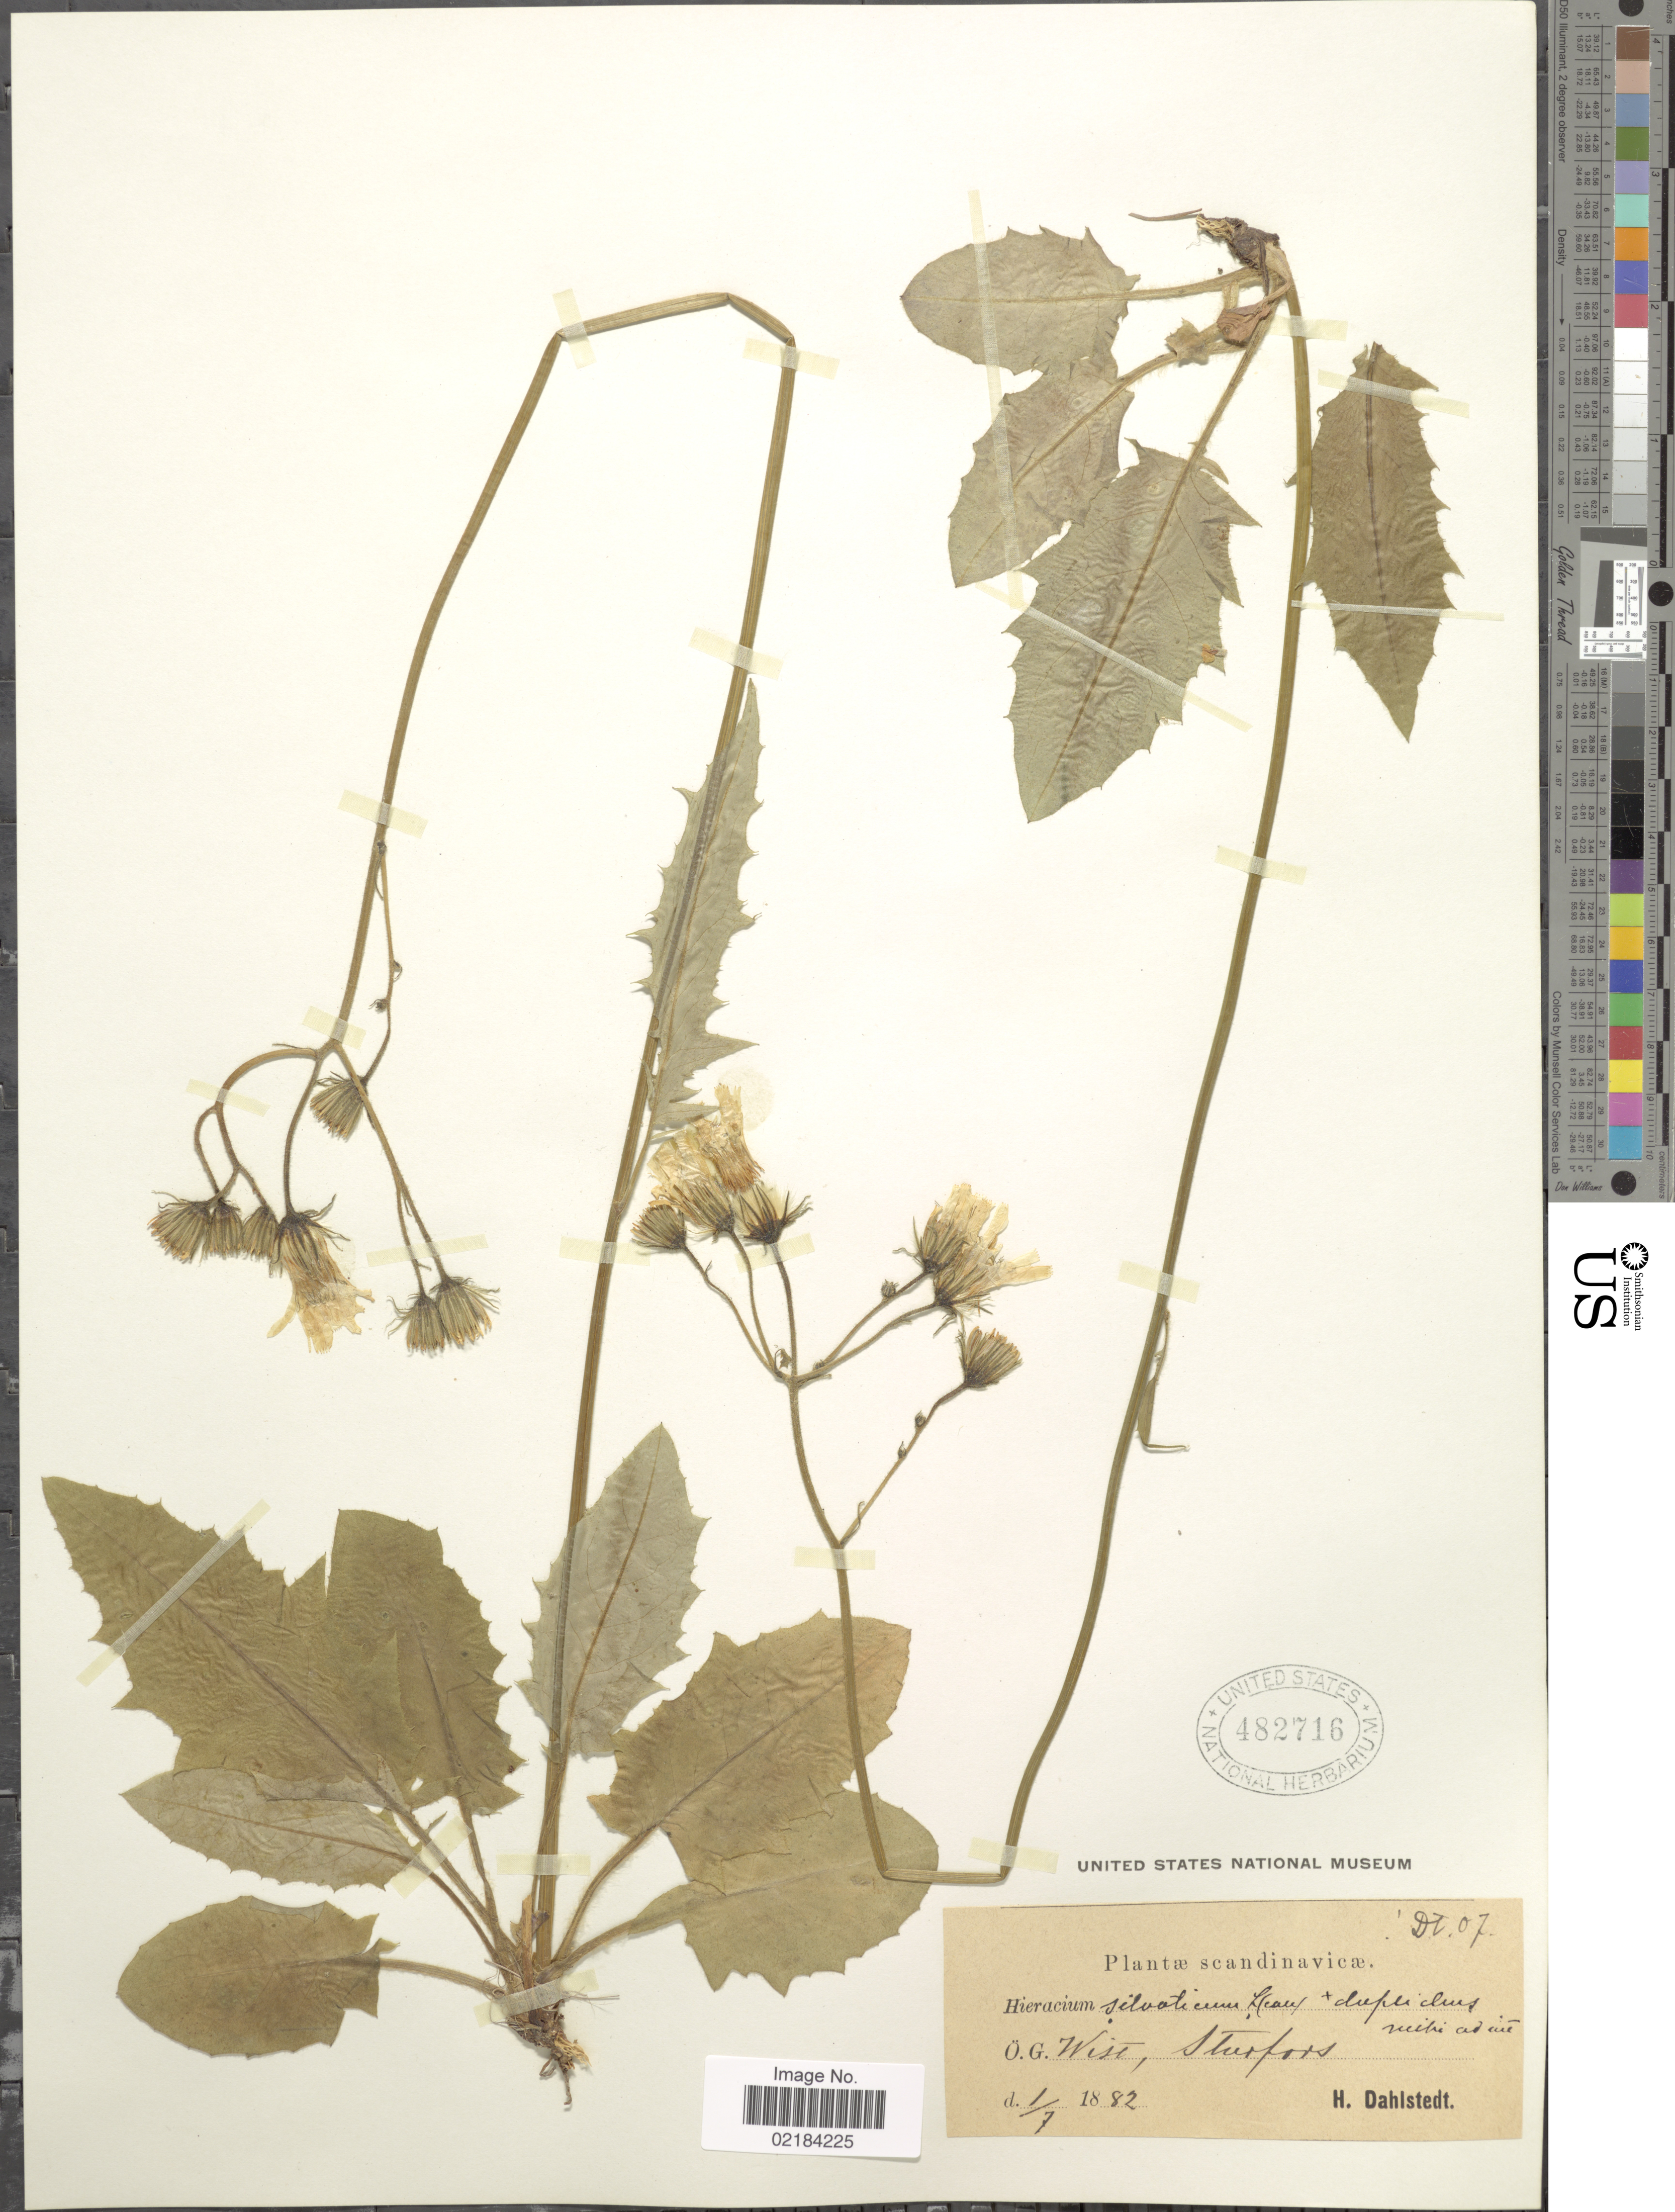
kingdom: Plantae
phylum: Tracheophyta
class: Magnoliopsida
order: Asterales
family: Asteraceae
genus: Hieracium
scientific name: Hieracium sylvaticum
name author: (L.) Gouan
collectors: H. G. Dahlstedt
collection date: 1882-07-01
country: Sweden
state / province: Östergötland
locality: Storfors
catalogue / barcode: US 482716